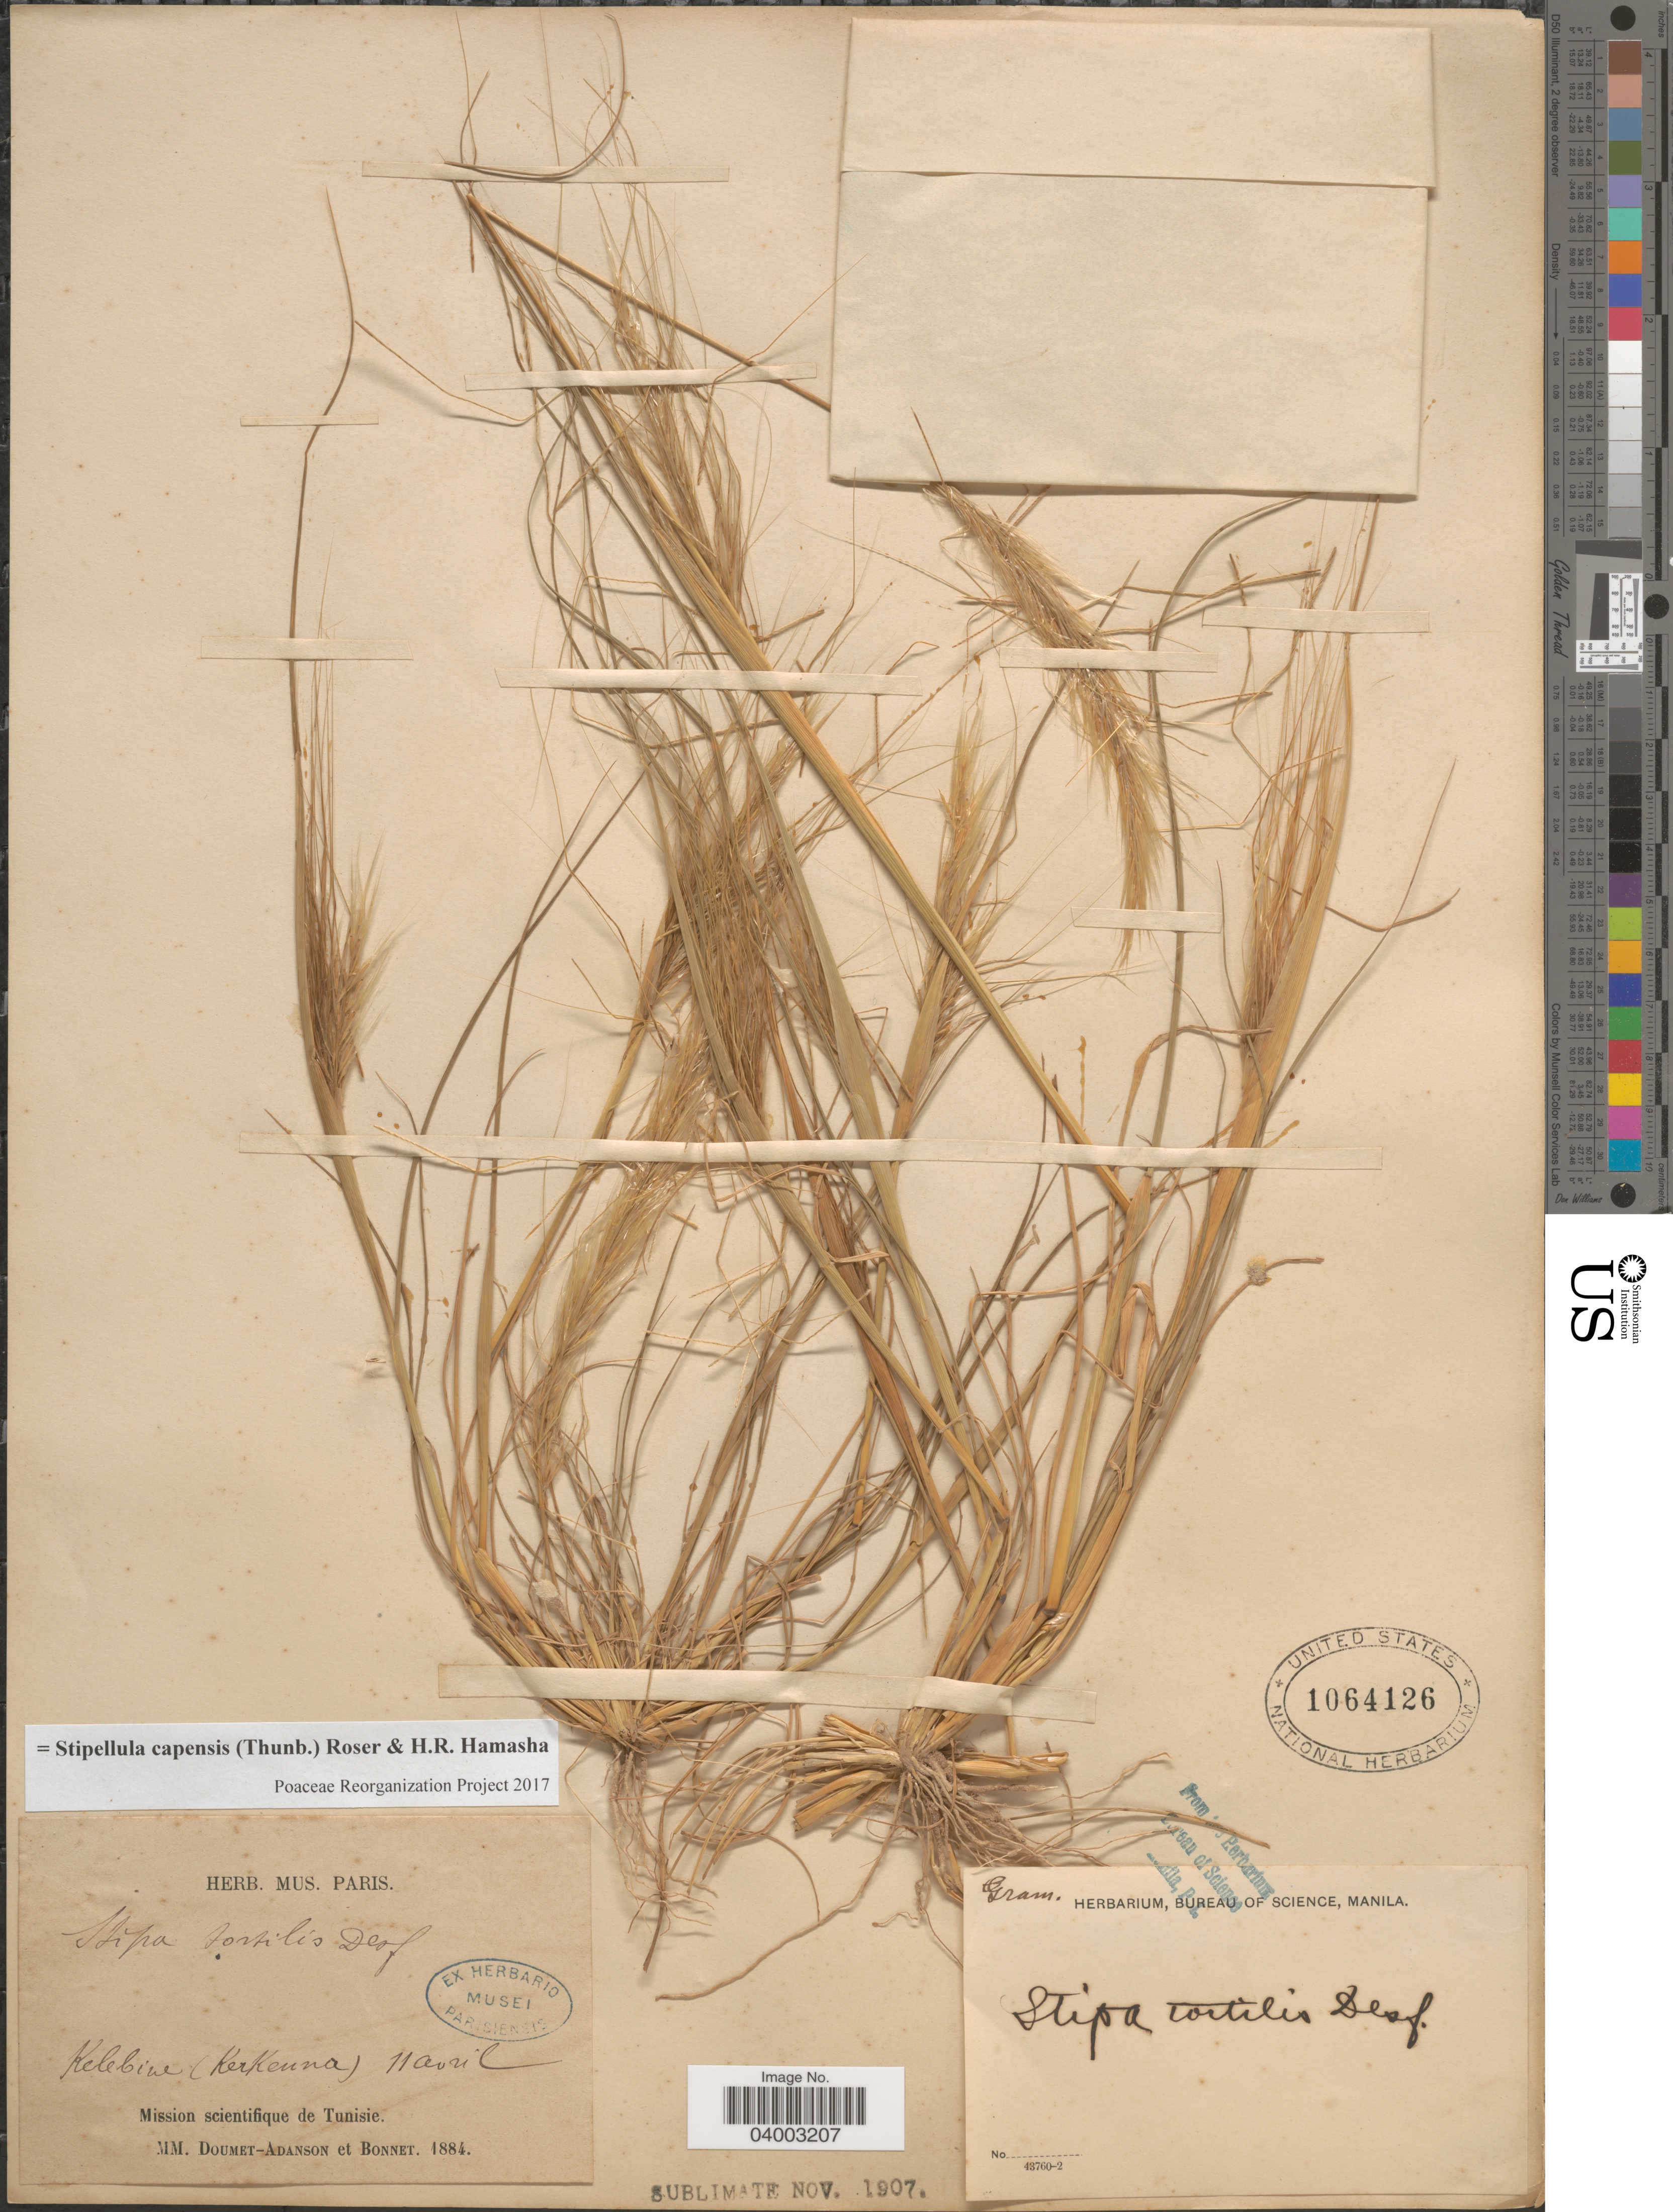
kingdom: Plantae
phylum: Tracheophyta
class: Liliopsida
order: Poales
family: Poaceae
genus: Stipellula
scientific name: Stipellula capensis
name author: (Thunb.) Röser & H. R. Hamasha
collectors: Doumet-Adanson & Bonnet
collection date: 1884-04-11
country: Tunisia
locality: Kelebine (KerKenna). Mission scientifique de Tunisie.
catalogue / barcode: US 1064126